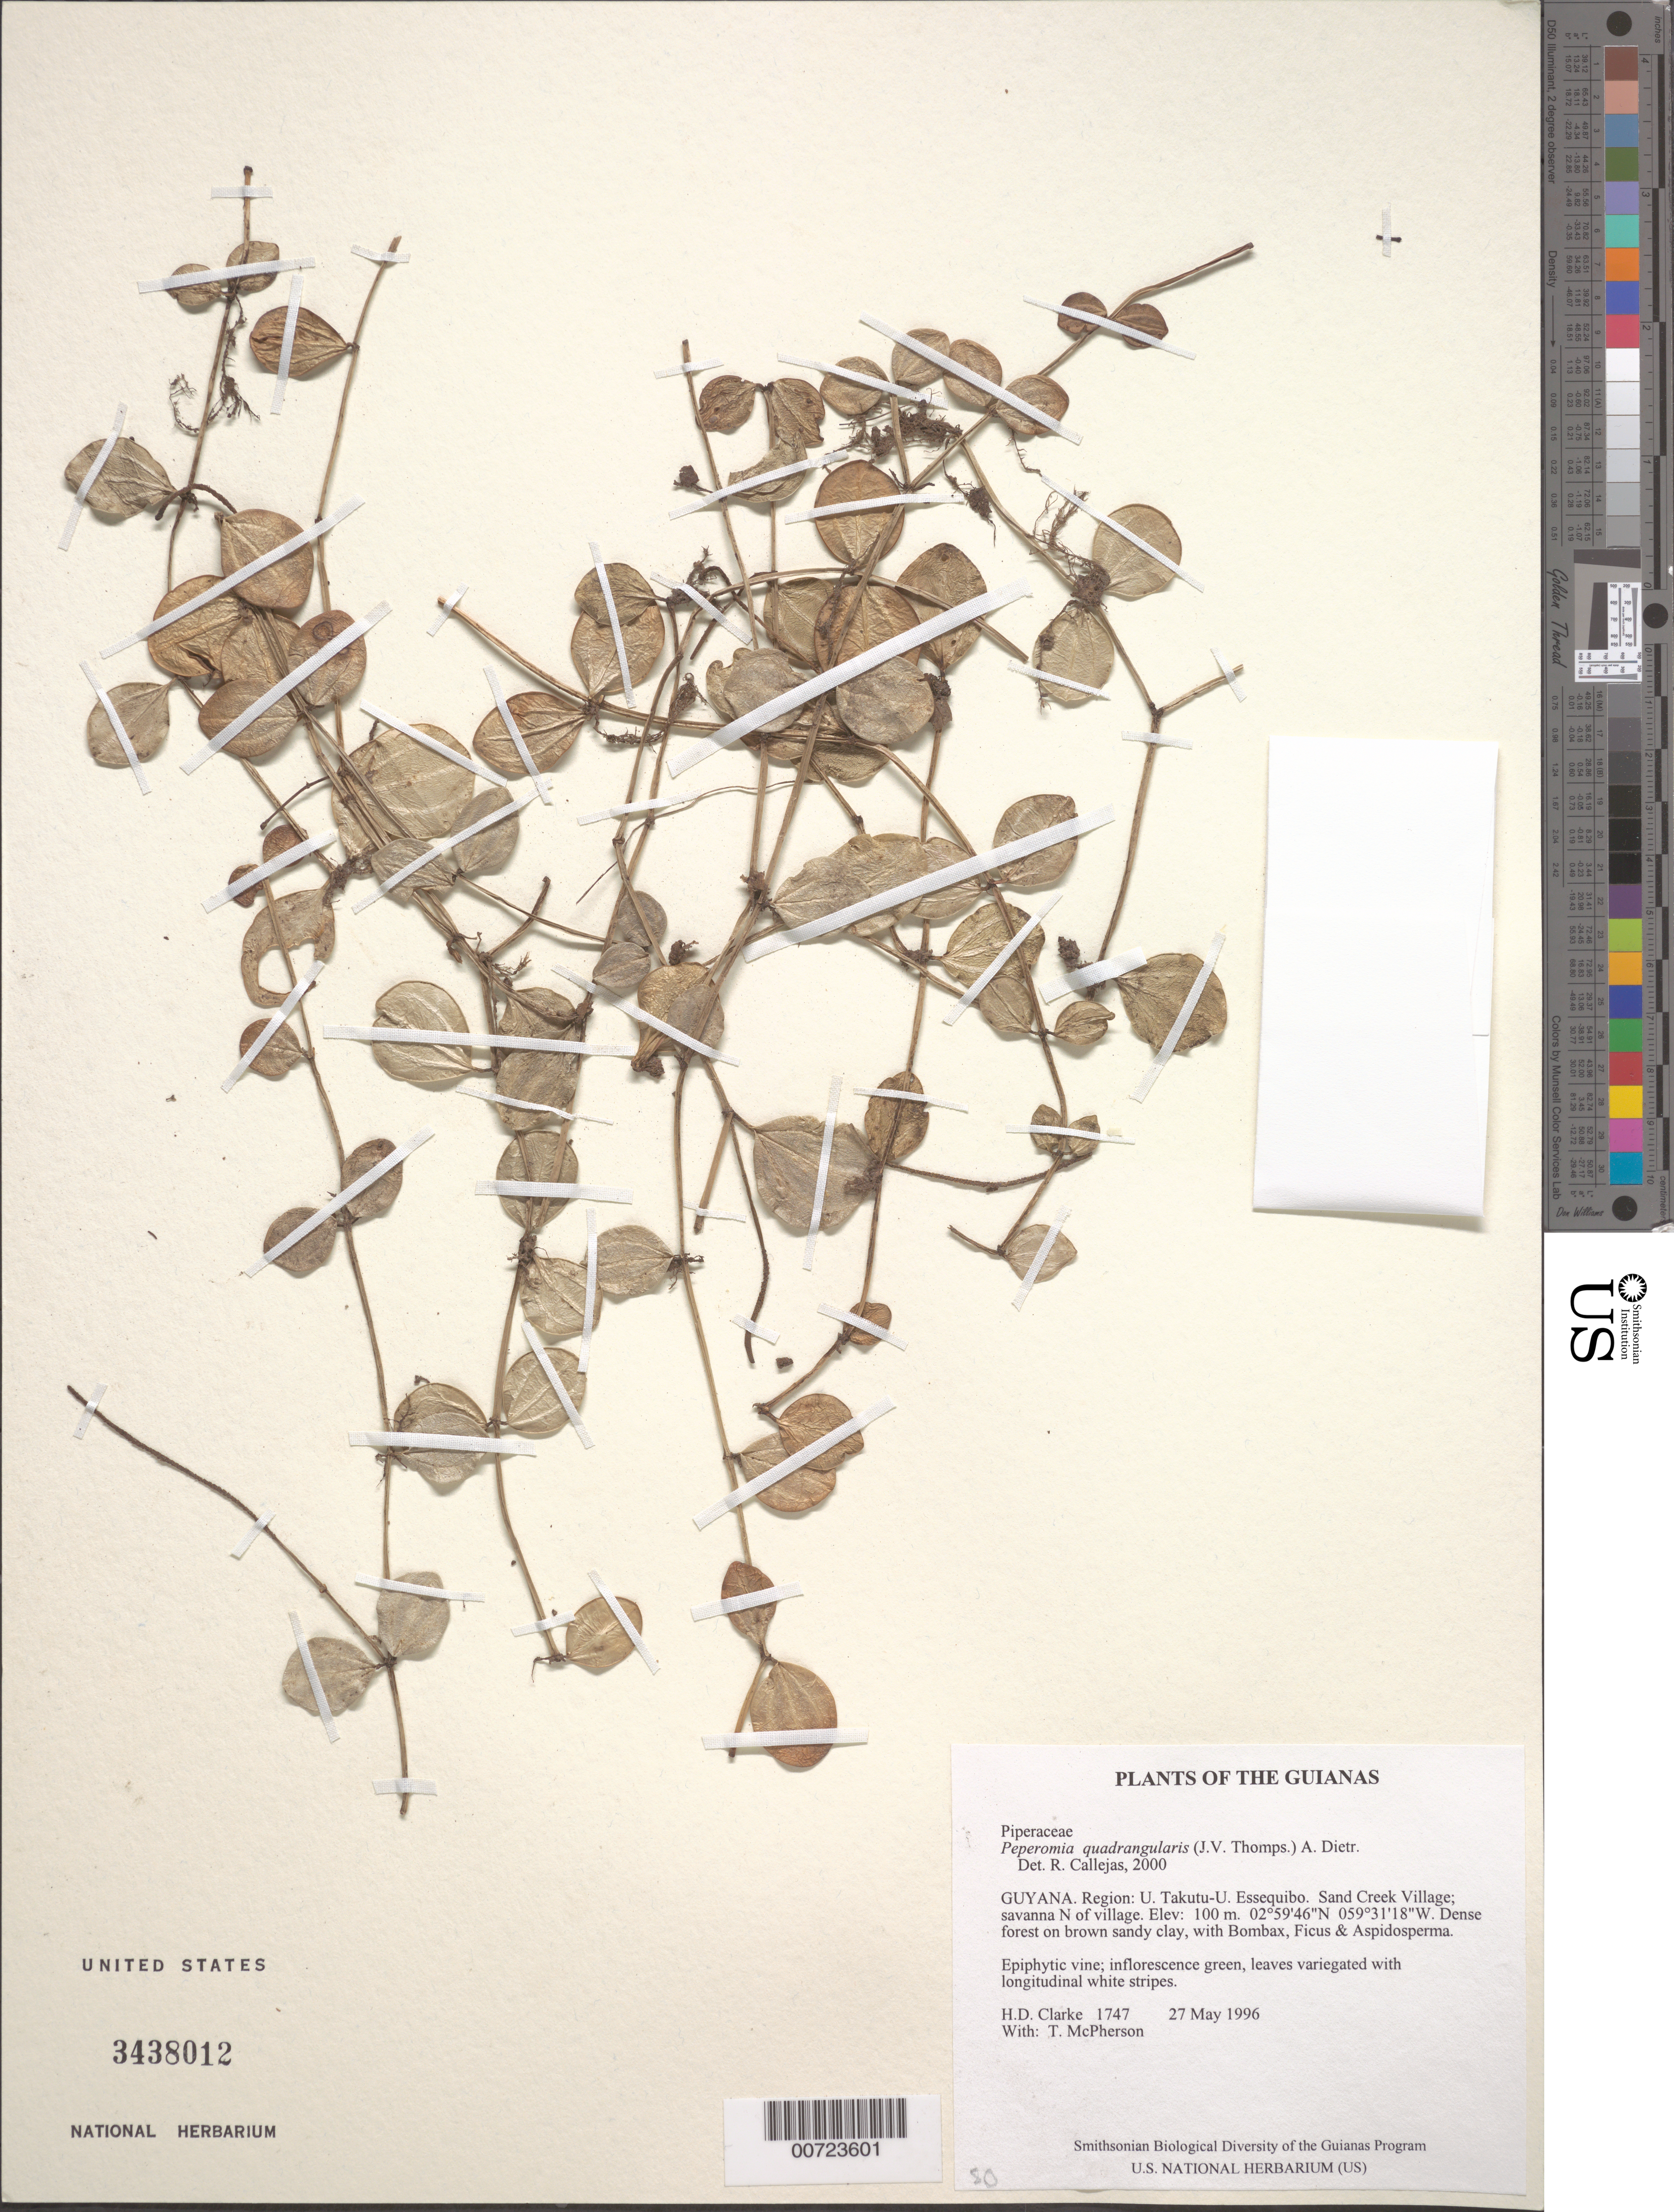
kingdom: Plantae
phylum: Tracheophyta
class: Magnoliopsida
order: Piperales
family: Piperaceae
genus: Peperomia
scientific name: Peperomia urocarpa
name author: Fisch. & C.A. Mey.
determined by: Görts-van Rijn, A. R. A.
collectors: H. D. Clarke & S. Grose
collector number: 1201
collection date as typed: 22 February 1996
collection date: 1996-02-22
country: Guyana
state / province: Potaro-Siparuni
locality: Paramakatoi, 0.5-4 km from; trail to Maikwak & Kowatipu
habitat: Dense forest on brown sand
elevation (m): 680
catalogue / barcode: US 3438011